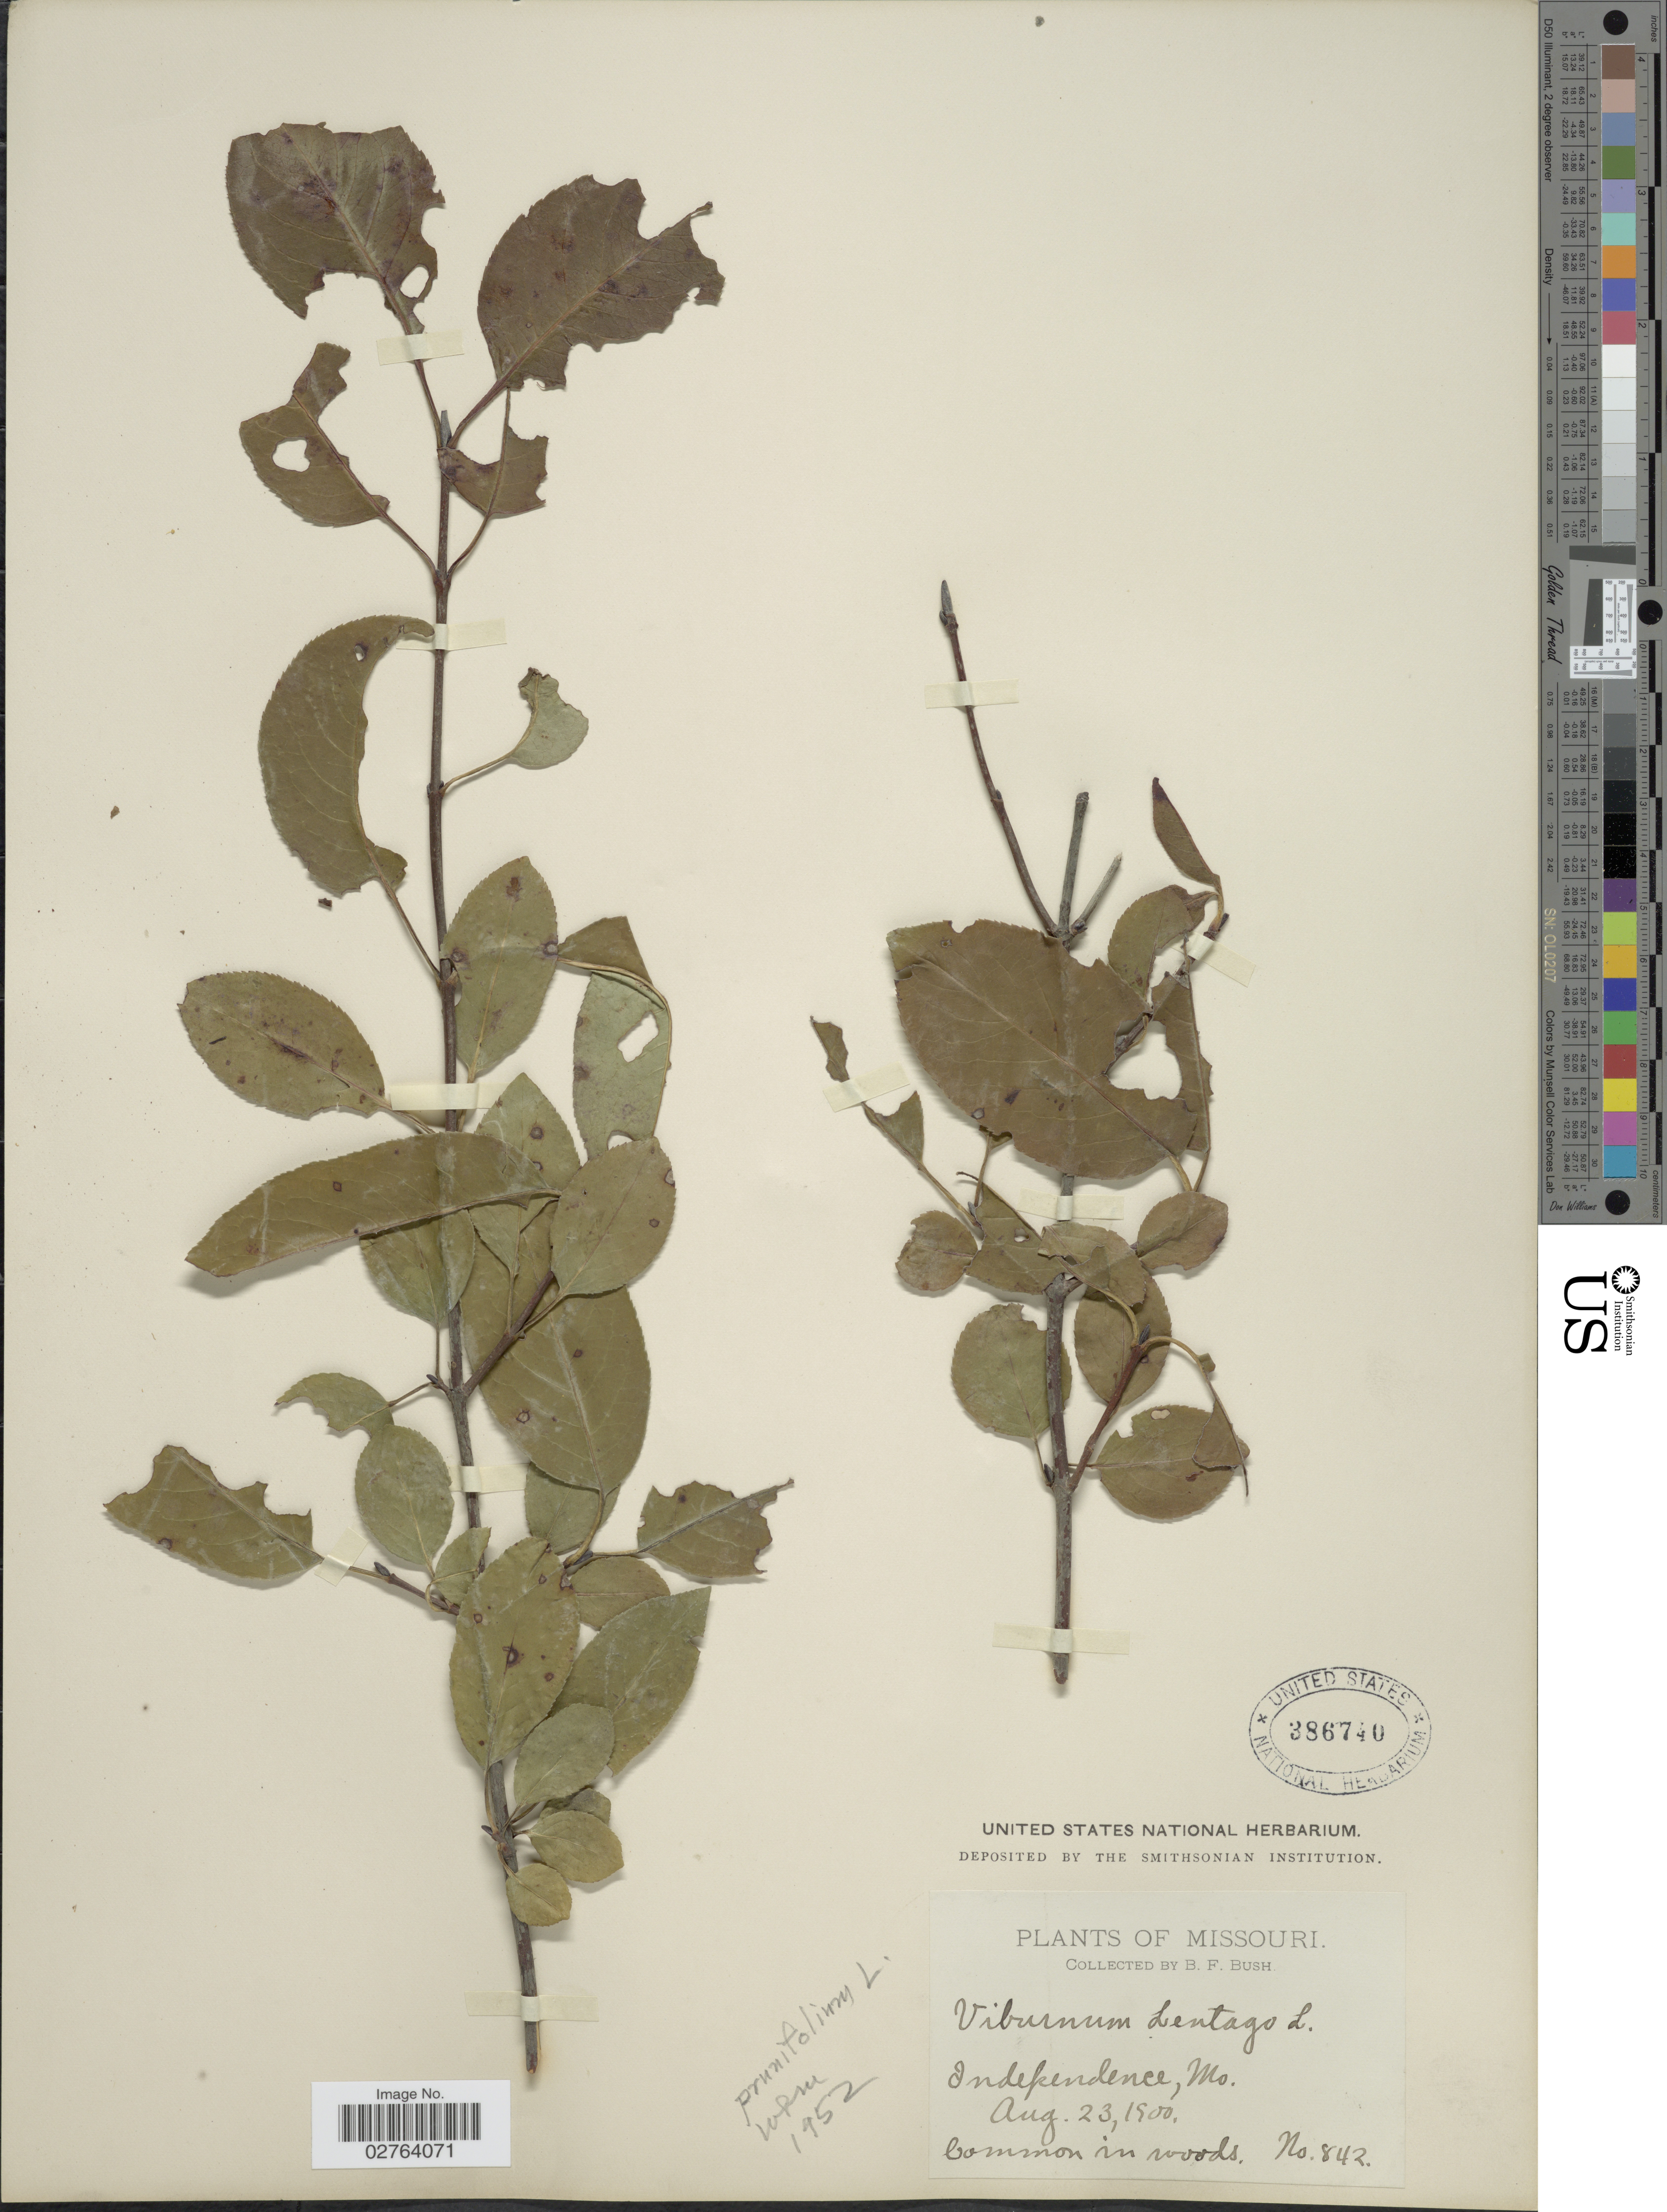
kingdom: Plantae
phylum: Tracheophyta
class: Magnoliopsida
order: Dipsacales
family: Viburnaceae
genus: Viburnum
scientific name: Viburnum prunifolium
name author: L.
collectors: B. F. Bush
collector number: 842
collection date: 1900-08-23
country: United States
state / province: Missouri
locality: Independence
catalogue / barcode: US 386740